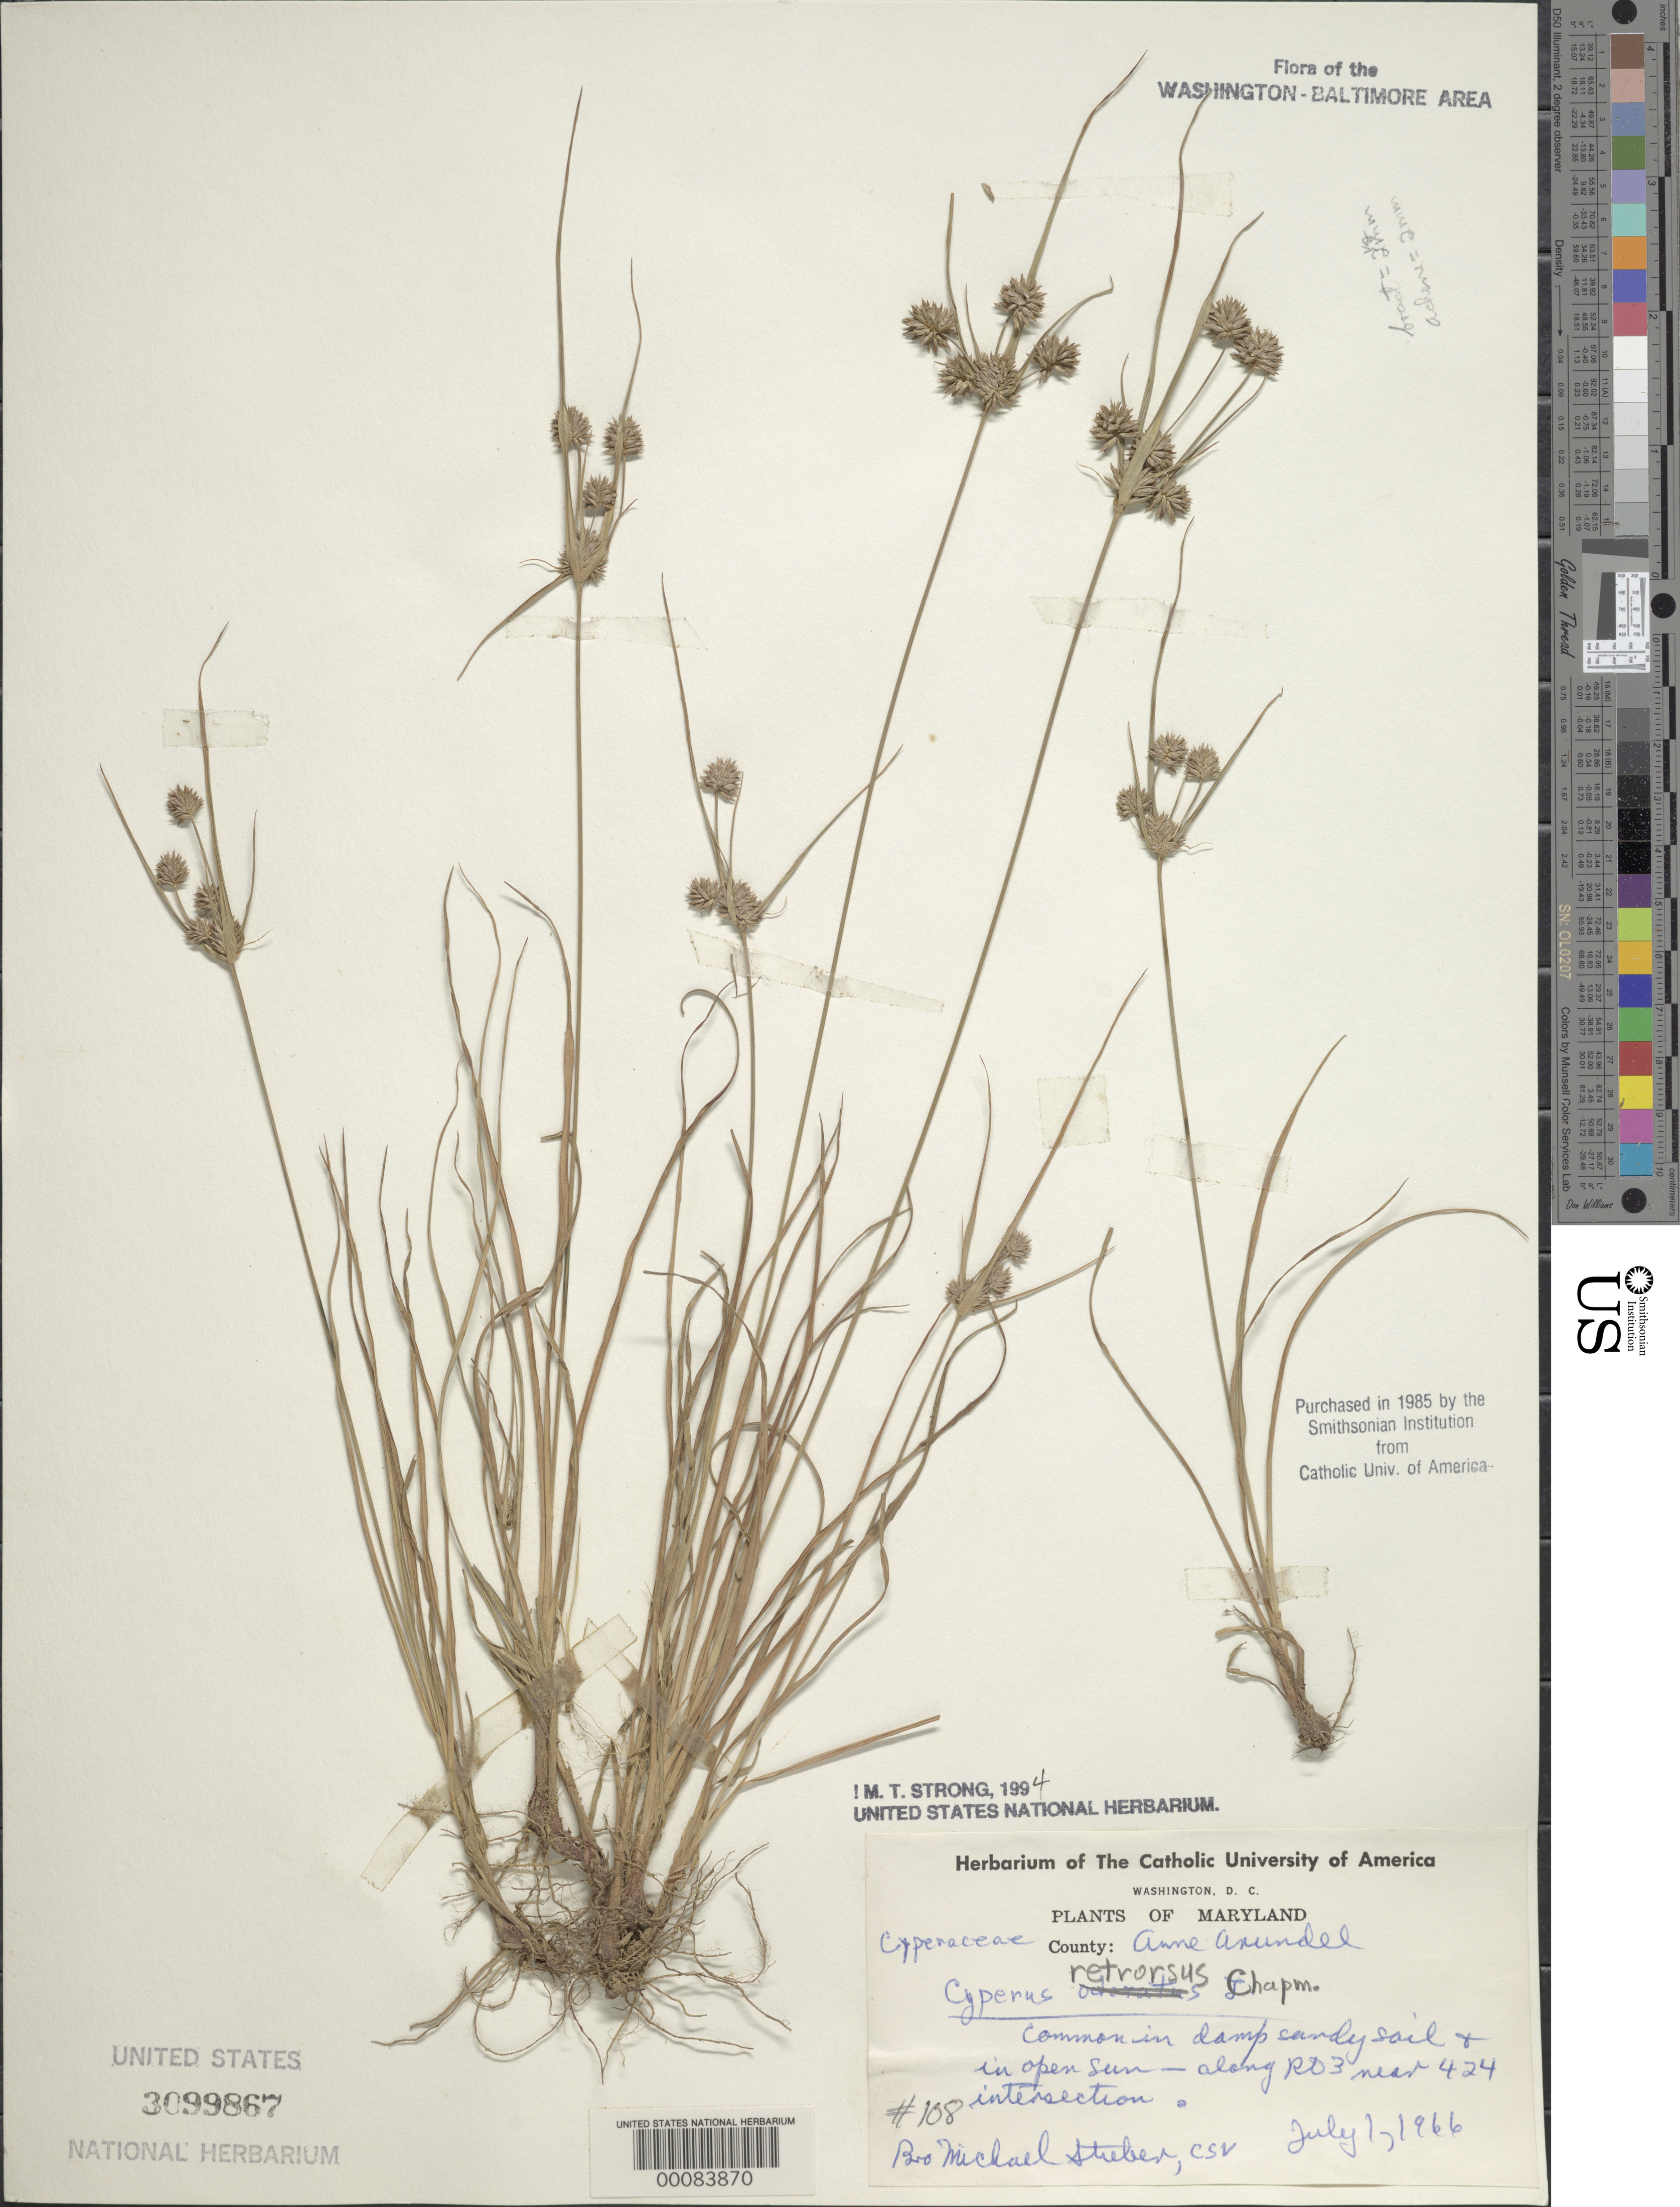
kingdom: Plantae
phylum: Tracheophyta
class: Liliopsida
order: Poales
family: Cyperaceae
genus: Cyperus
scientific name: Cyperus retrorsus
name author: Chapm.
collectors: Bro. M. Stieber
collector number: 108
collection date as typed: -1 Jul 1966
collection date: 1966-07-01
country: United States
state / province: Maryland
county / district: Anne Arundel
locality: Rt 3 near Rt. 424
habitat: Damp sandy soil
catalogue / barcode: US 3099867